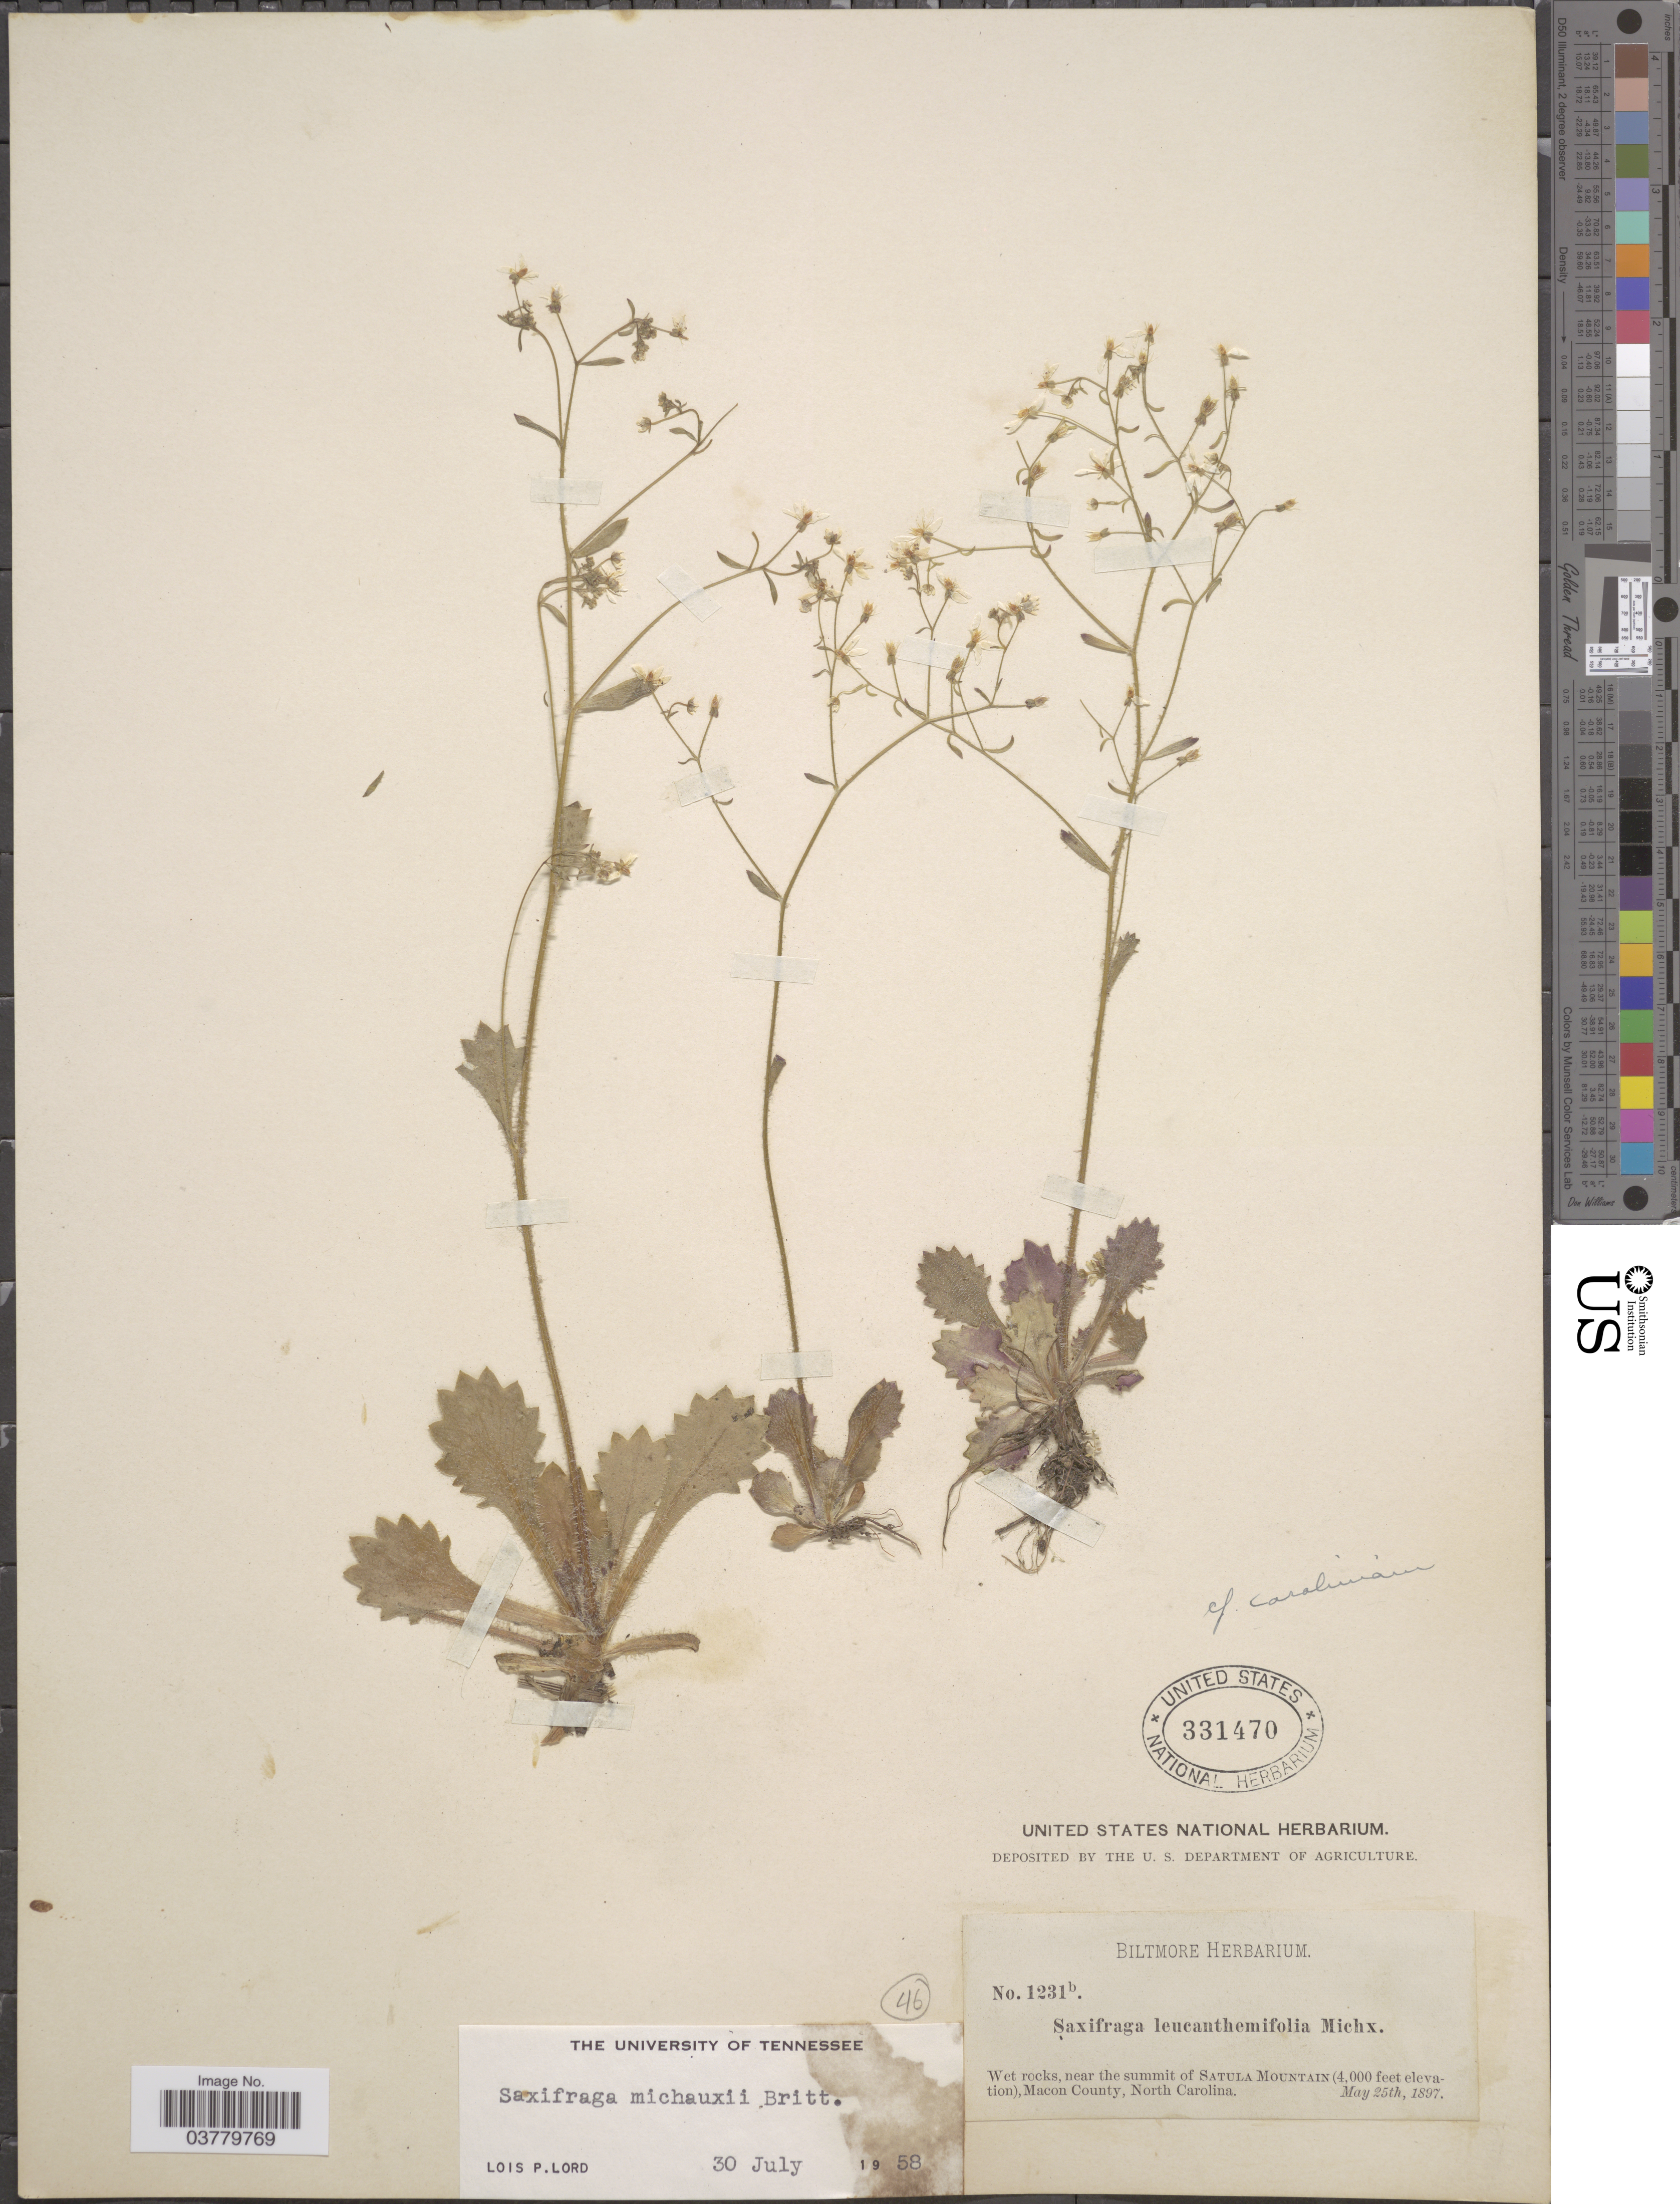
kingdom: Plantae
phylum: Tracheophyta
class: Magnoliopsida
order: Saxifragales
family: Saxifragaceae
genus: Micranthes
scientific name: Micranthes petiolaris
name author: (Raf.) Bush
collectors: ex herb. Biltmore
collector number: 1231b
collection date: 1897-05-25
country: United States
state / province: North Carolina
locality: Wet rocks, near the summit of Satula Mountain,Macon County.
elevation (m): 1219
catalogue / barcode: US 331470